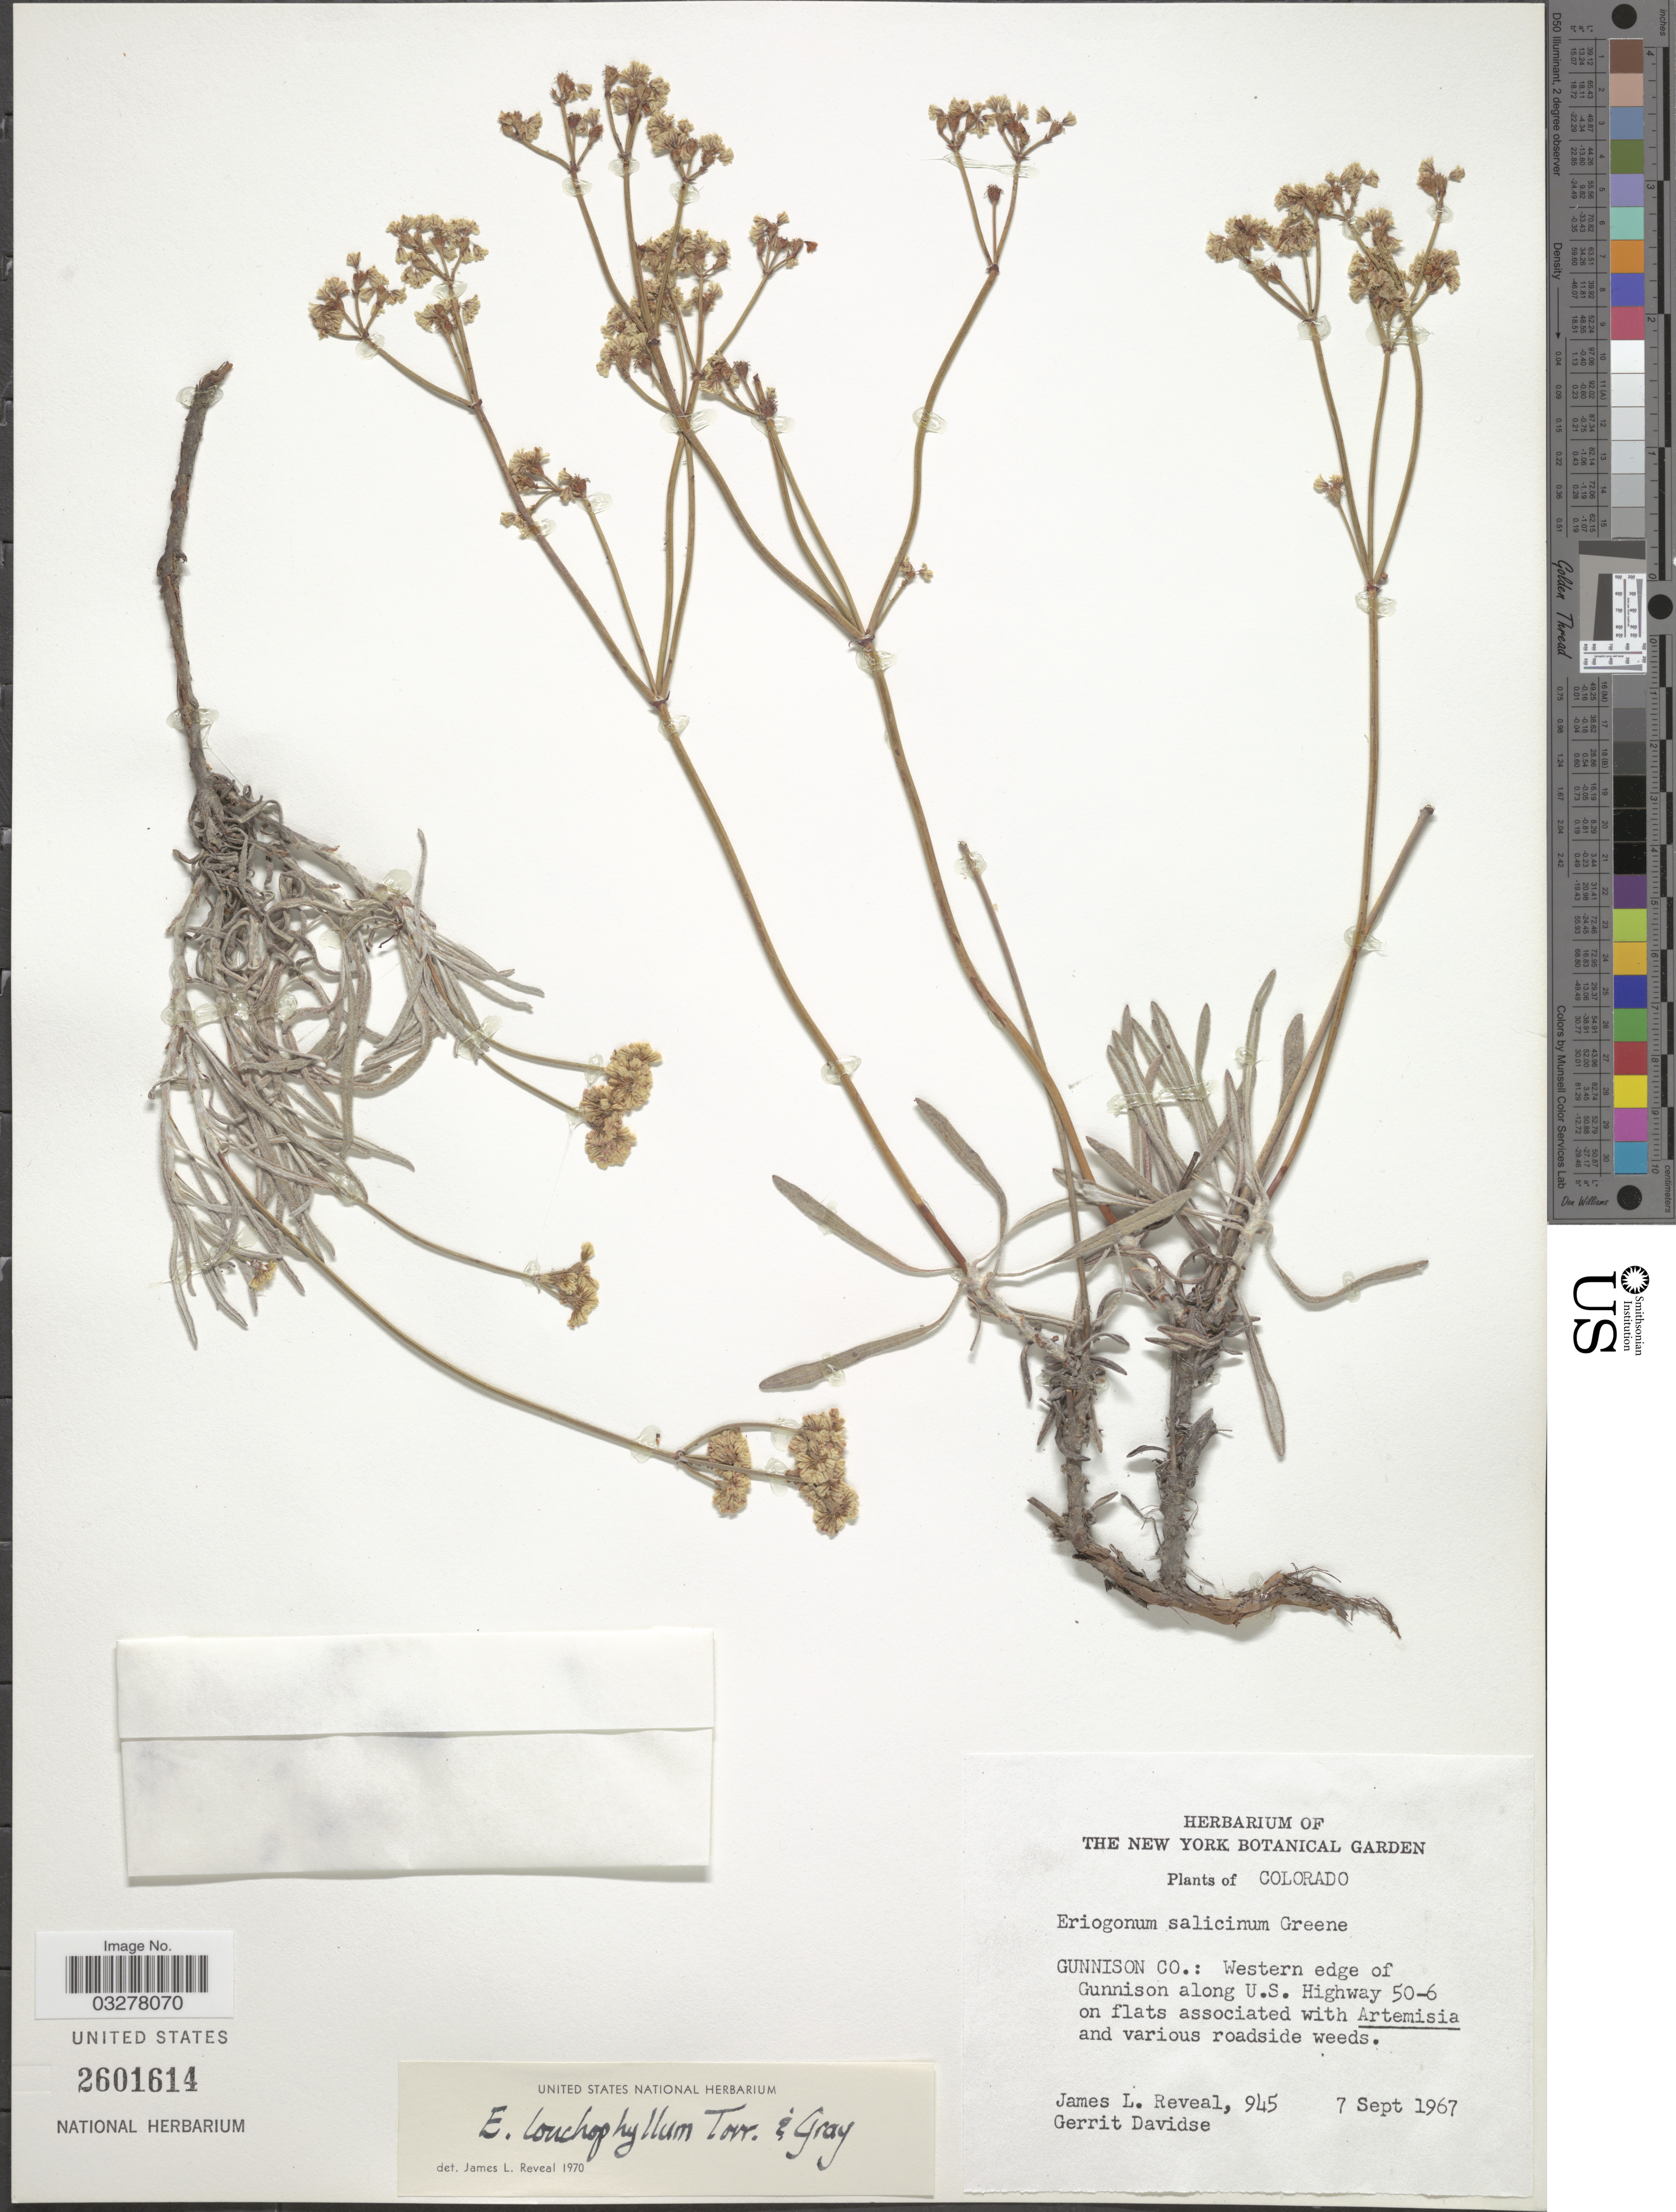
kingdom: Plantae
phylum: Tracheophyta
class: Magnoliopsida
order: Caryophyllales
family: Polygonaceae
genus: Eriogonum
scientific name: Eriogonum lonchophyllum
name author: Torr. & A. Gray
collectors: J. L. Reveal & G. Davidse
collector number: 945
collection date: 1967-09-07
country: United States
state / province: Colorado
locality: Gunnison Co.: Western edge of Gunnison along U.S. Highway 50-6.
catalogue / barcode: US 2601614